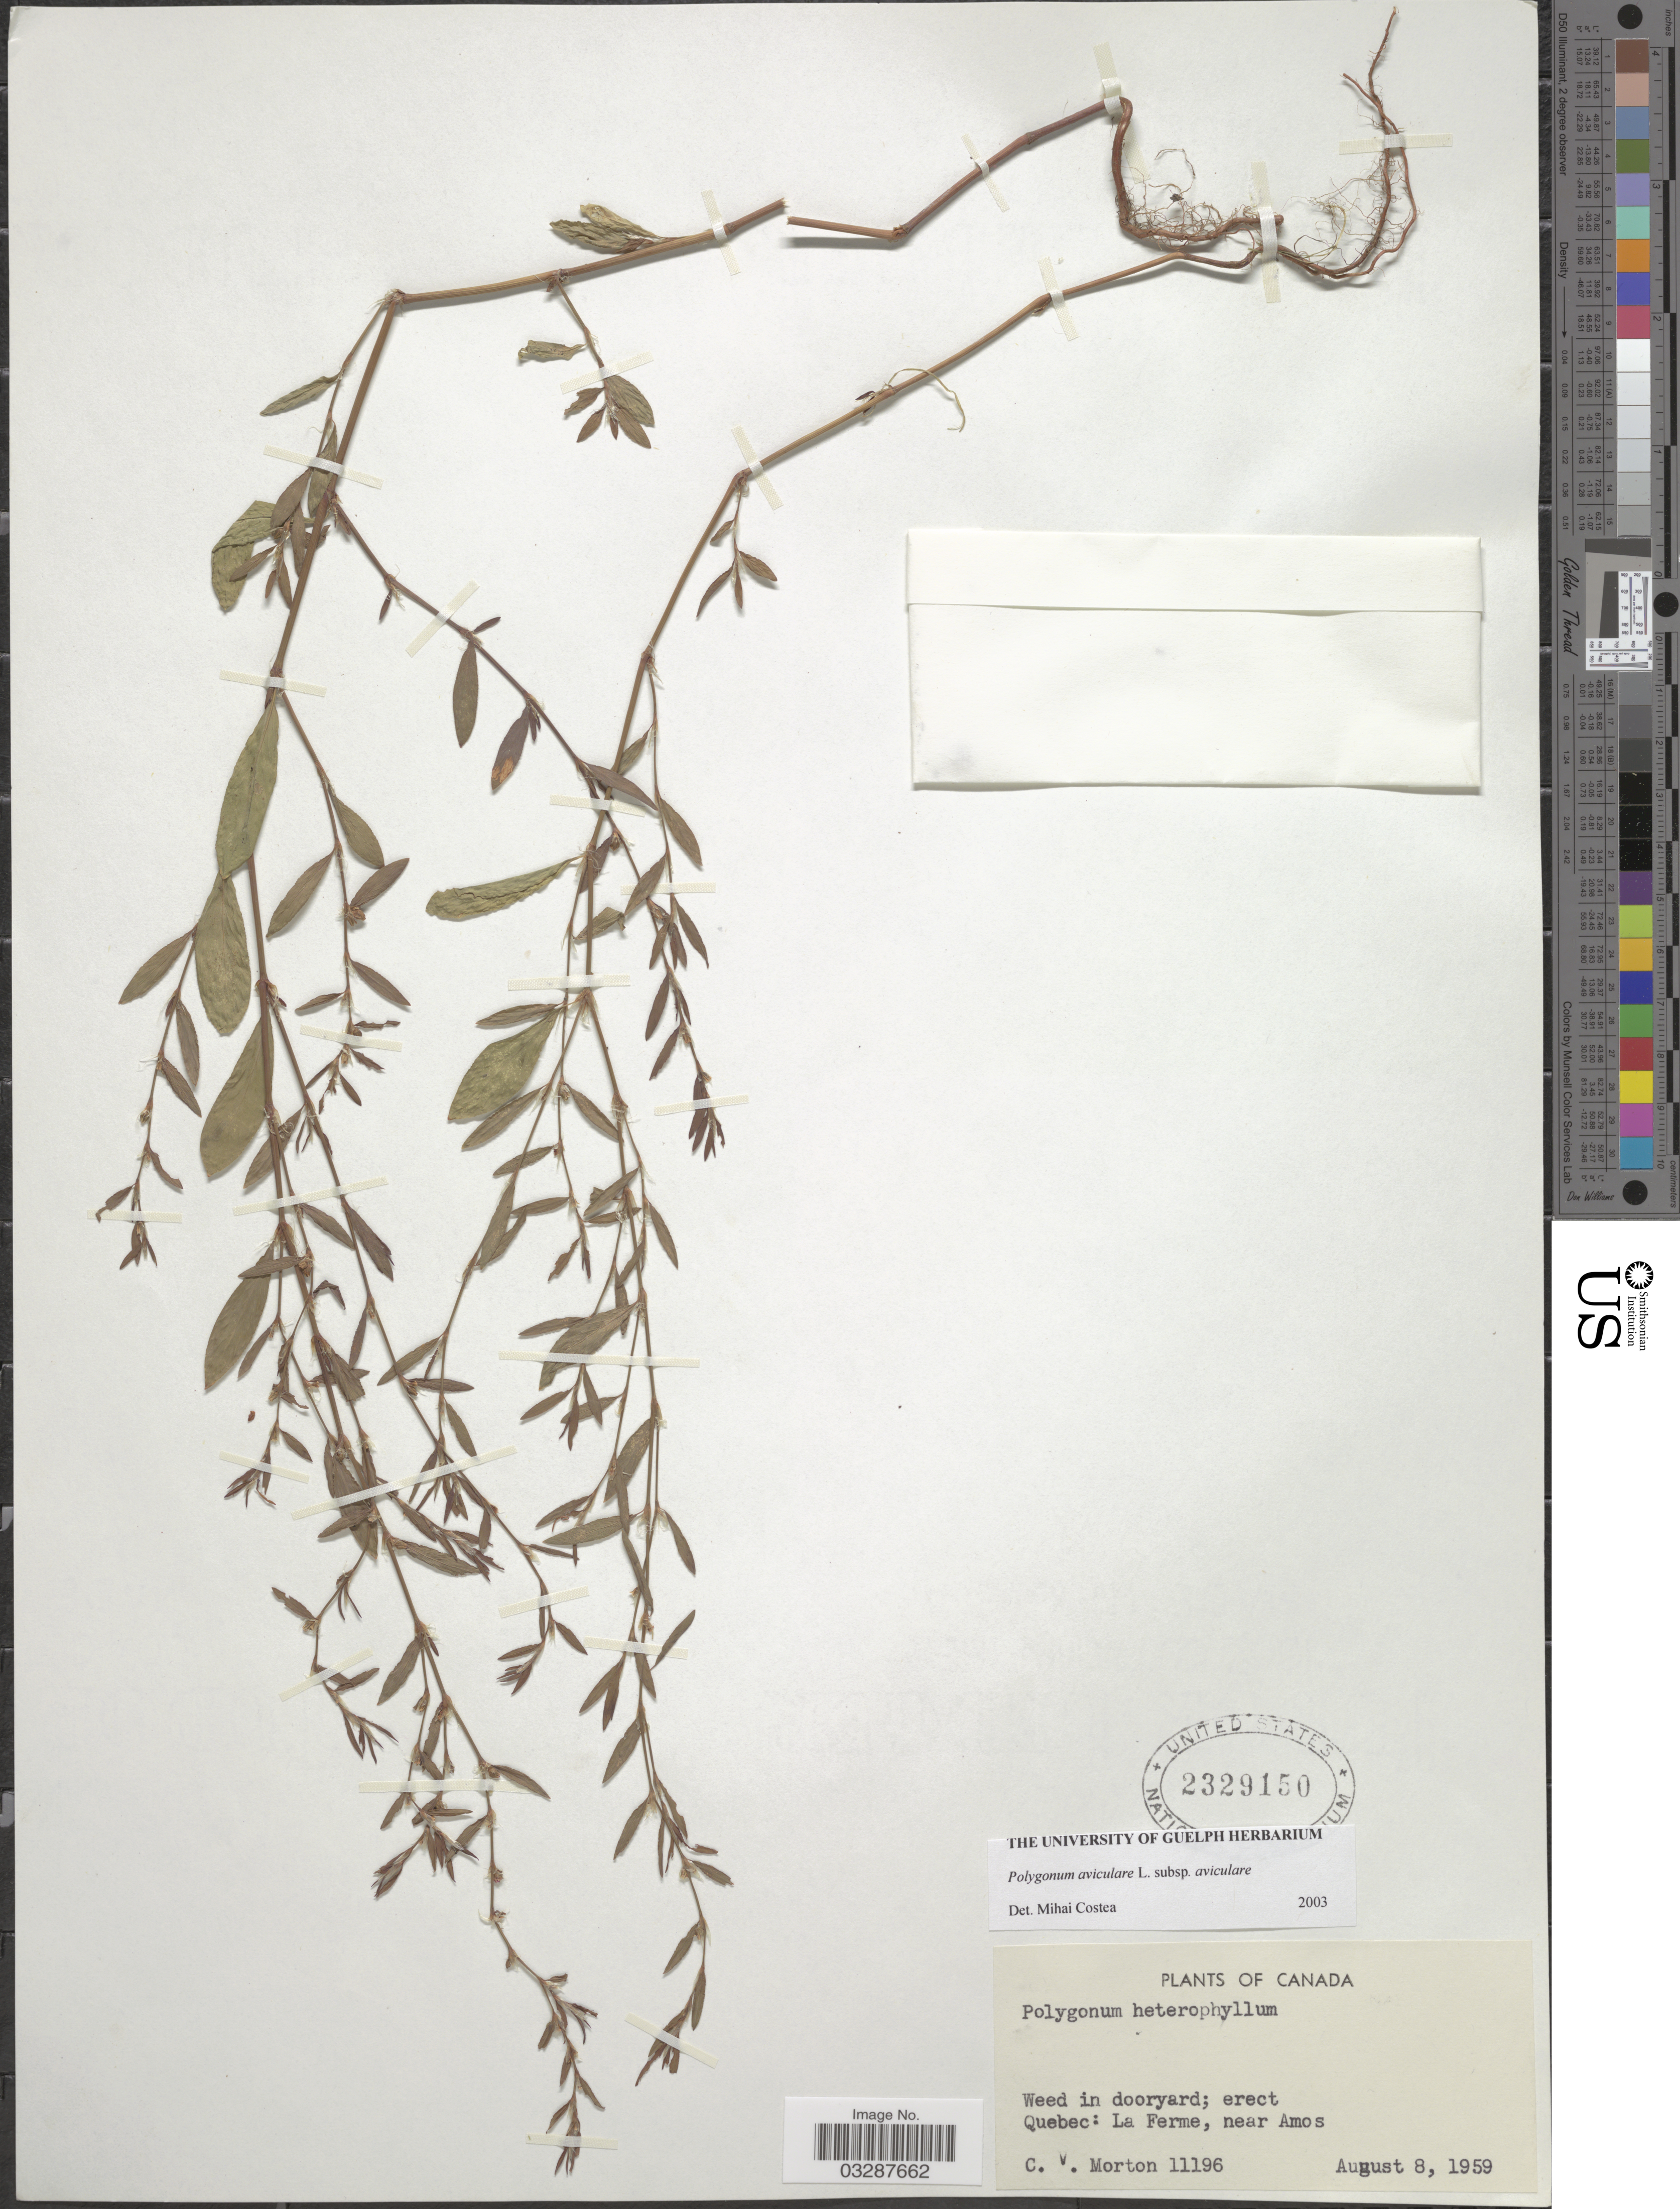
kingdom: Plantae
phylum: Tracheophyta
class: Magnoliopsida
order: Caryophyllales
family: Polygonaceae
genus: Polygonum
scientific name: Polygonum aviculare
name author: L.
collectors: C. V. Morton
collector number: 11196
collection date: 1959-08-08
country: Canada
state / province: Quebec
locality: La Ferme, near Amos.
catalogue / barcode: US 2329150